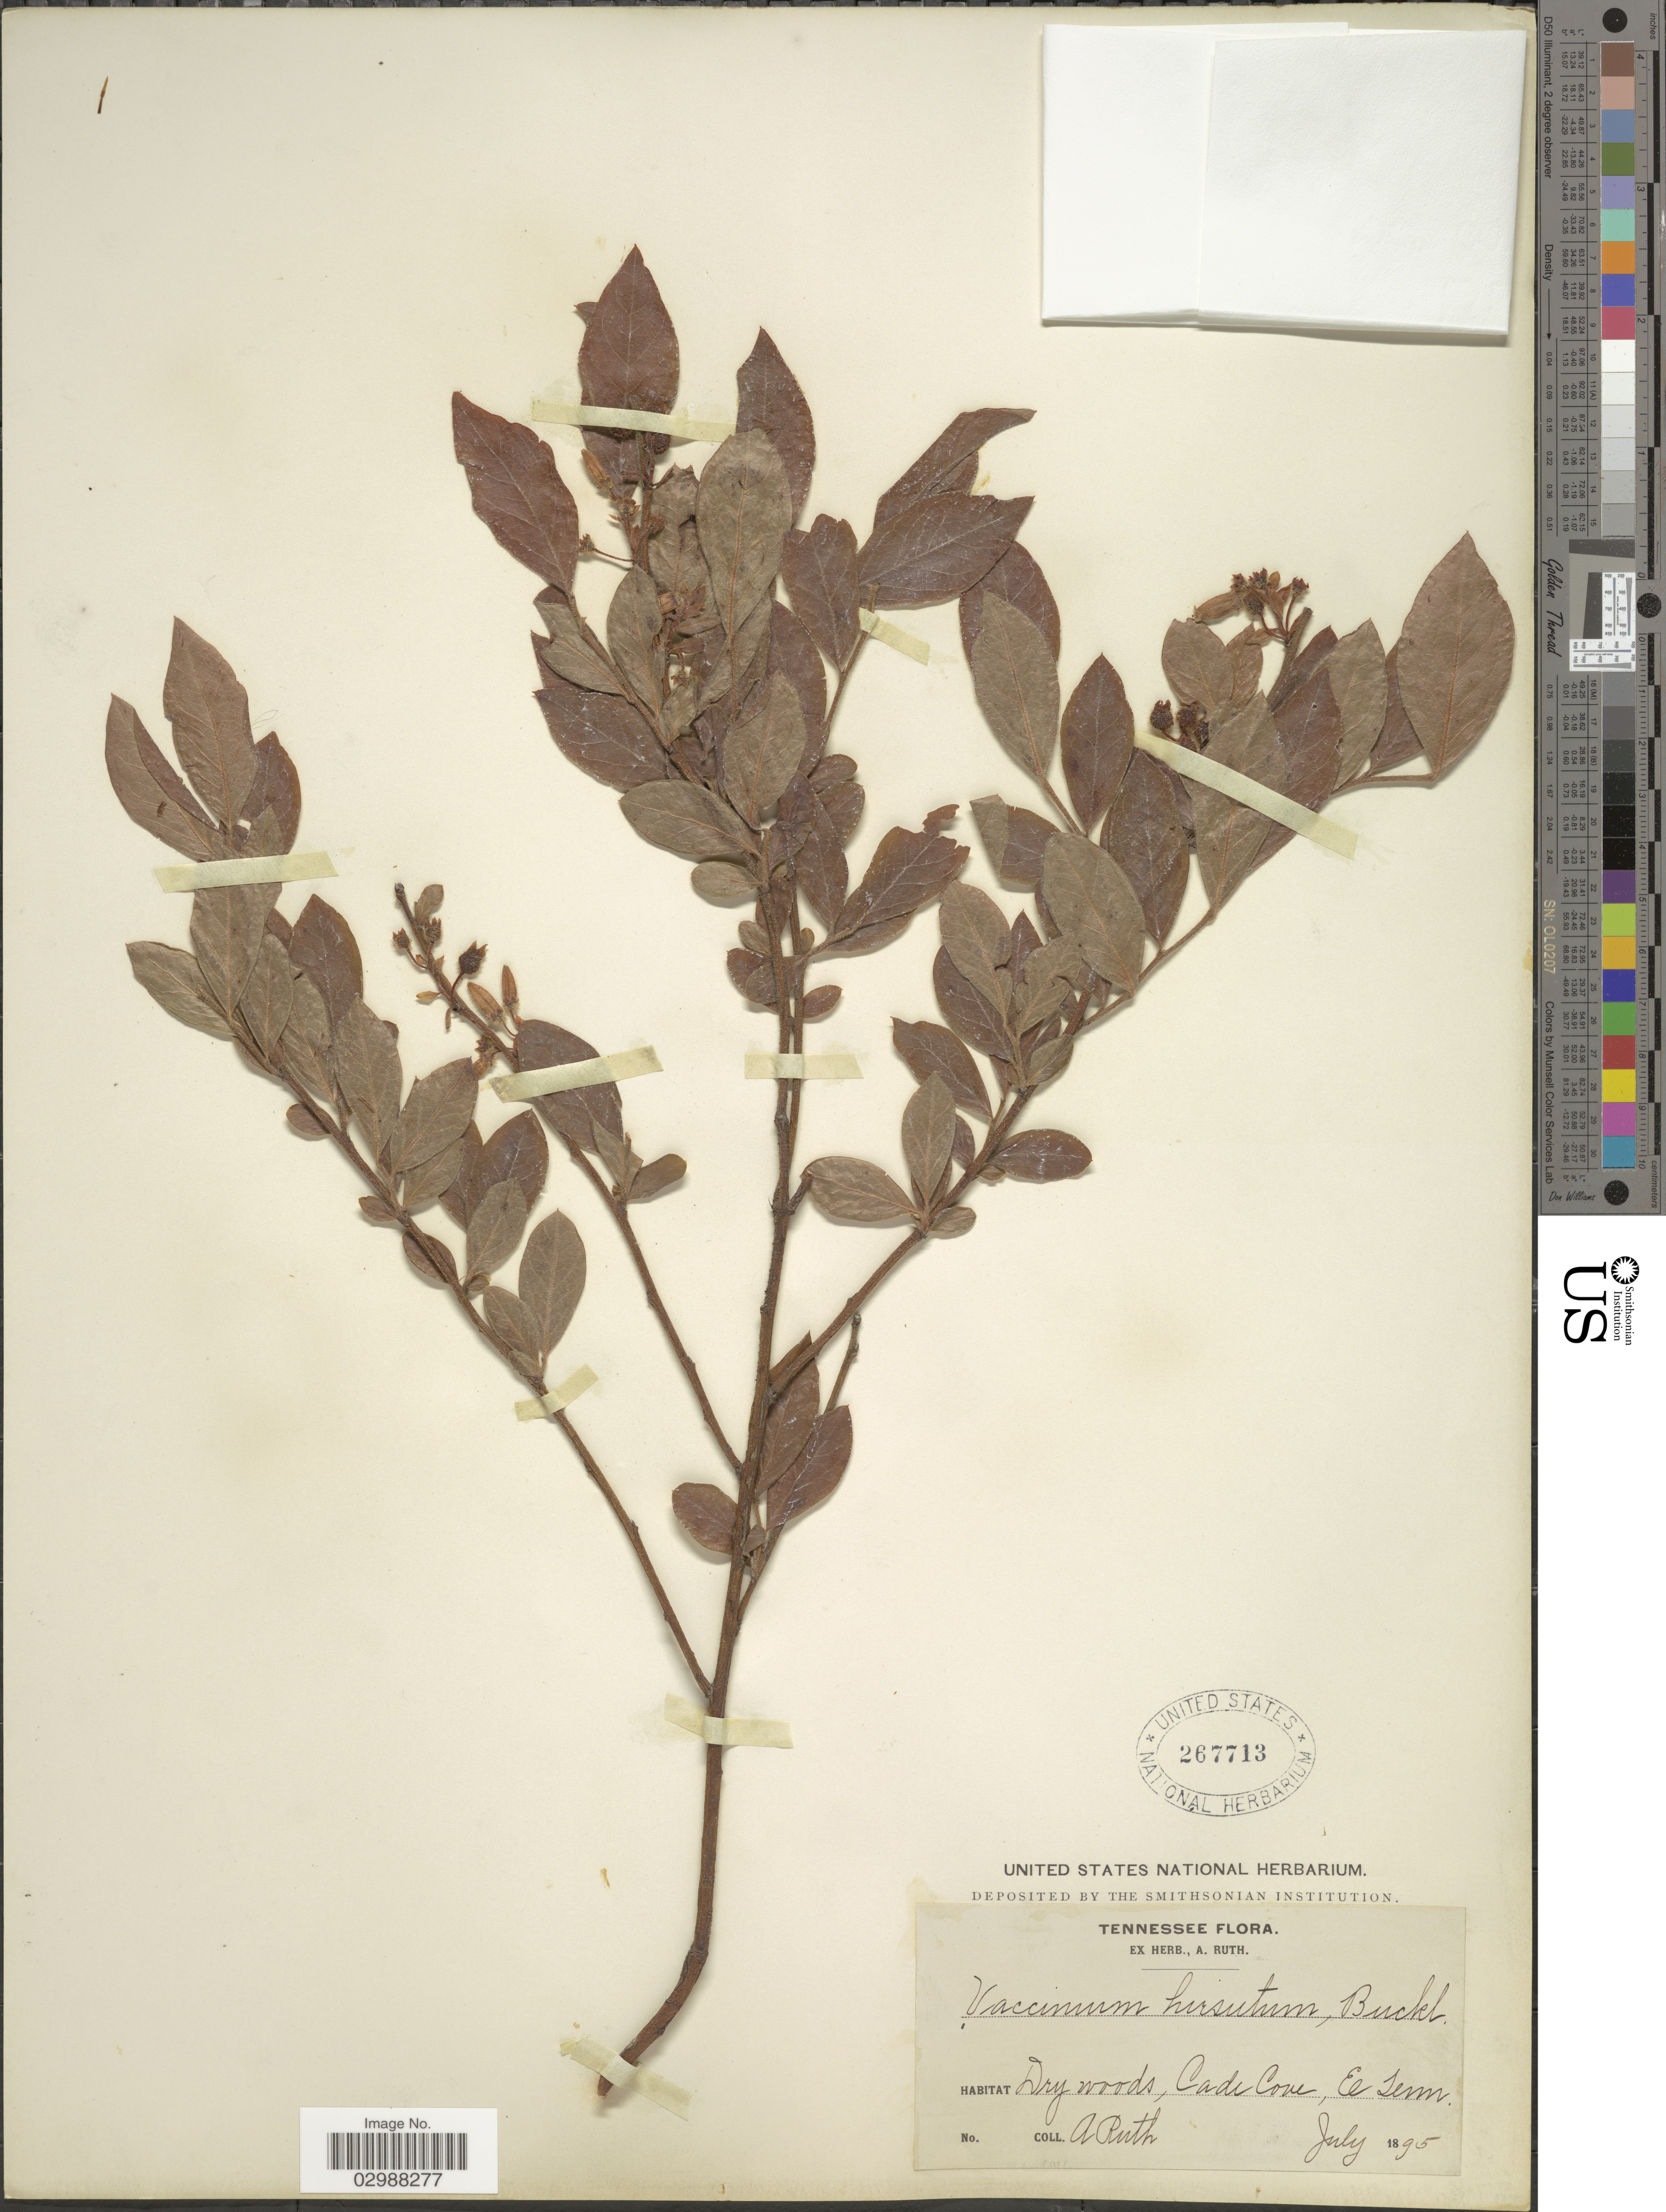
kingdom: Plantae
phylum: Tracheophyta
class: Magnoliopsida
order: Ericales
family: Ericaceae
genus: Vaccinium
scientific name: Vaccinium hirsutum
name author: Buckley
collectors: A. Ruth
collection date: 1895-07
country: United States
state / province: Tennessee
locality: Dry woods, Cade Cove, E Tenn.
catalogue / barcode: US 267713